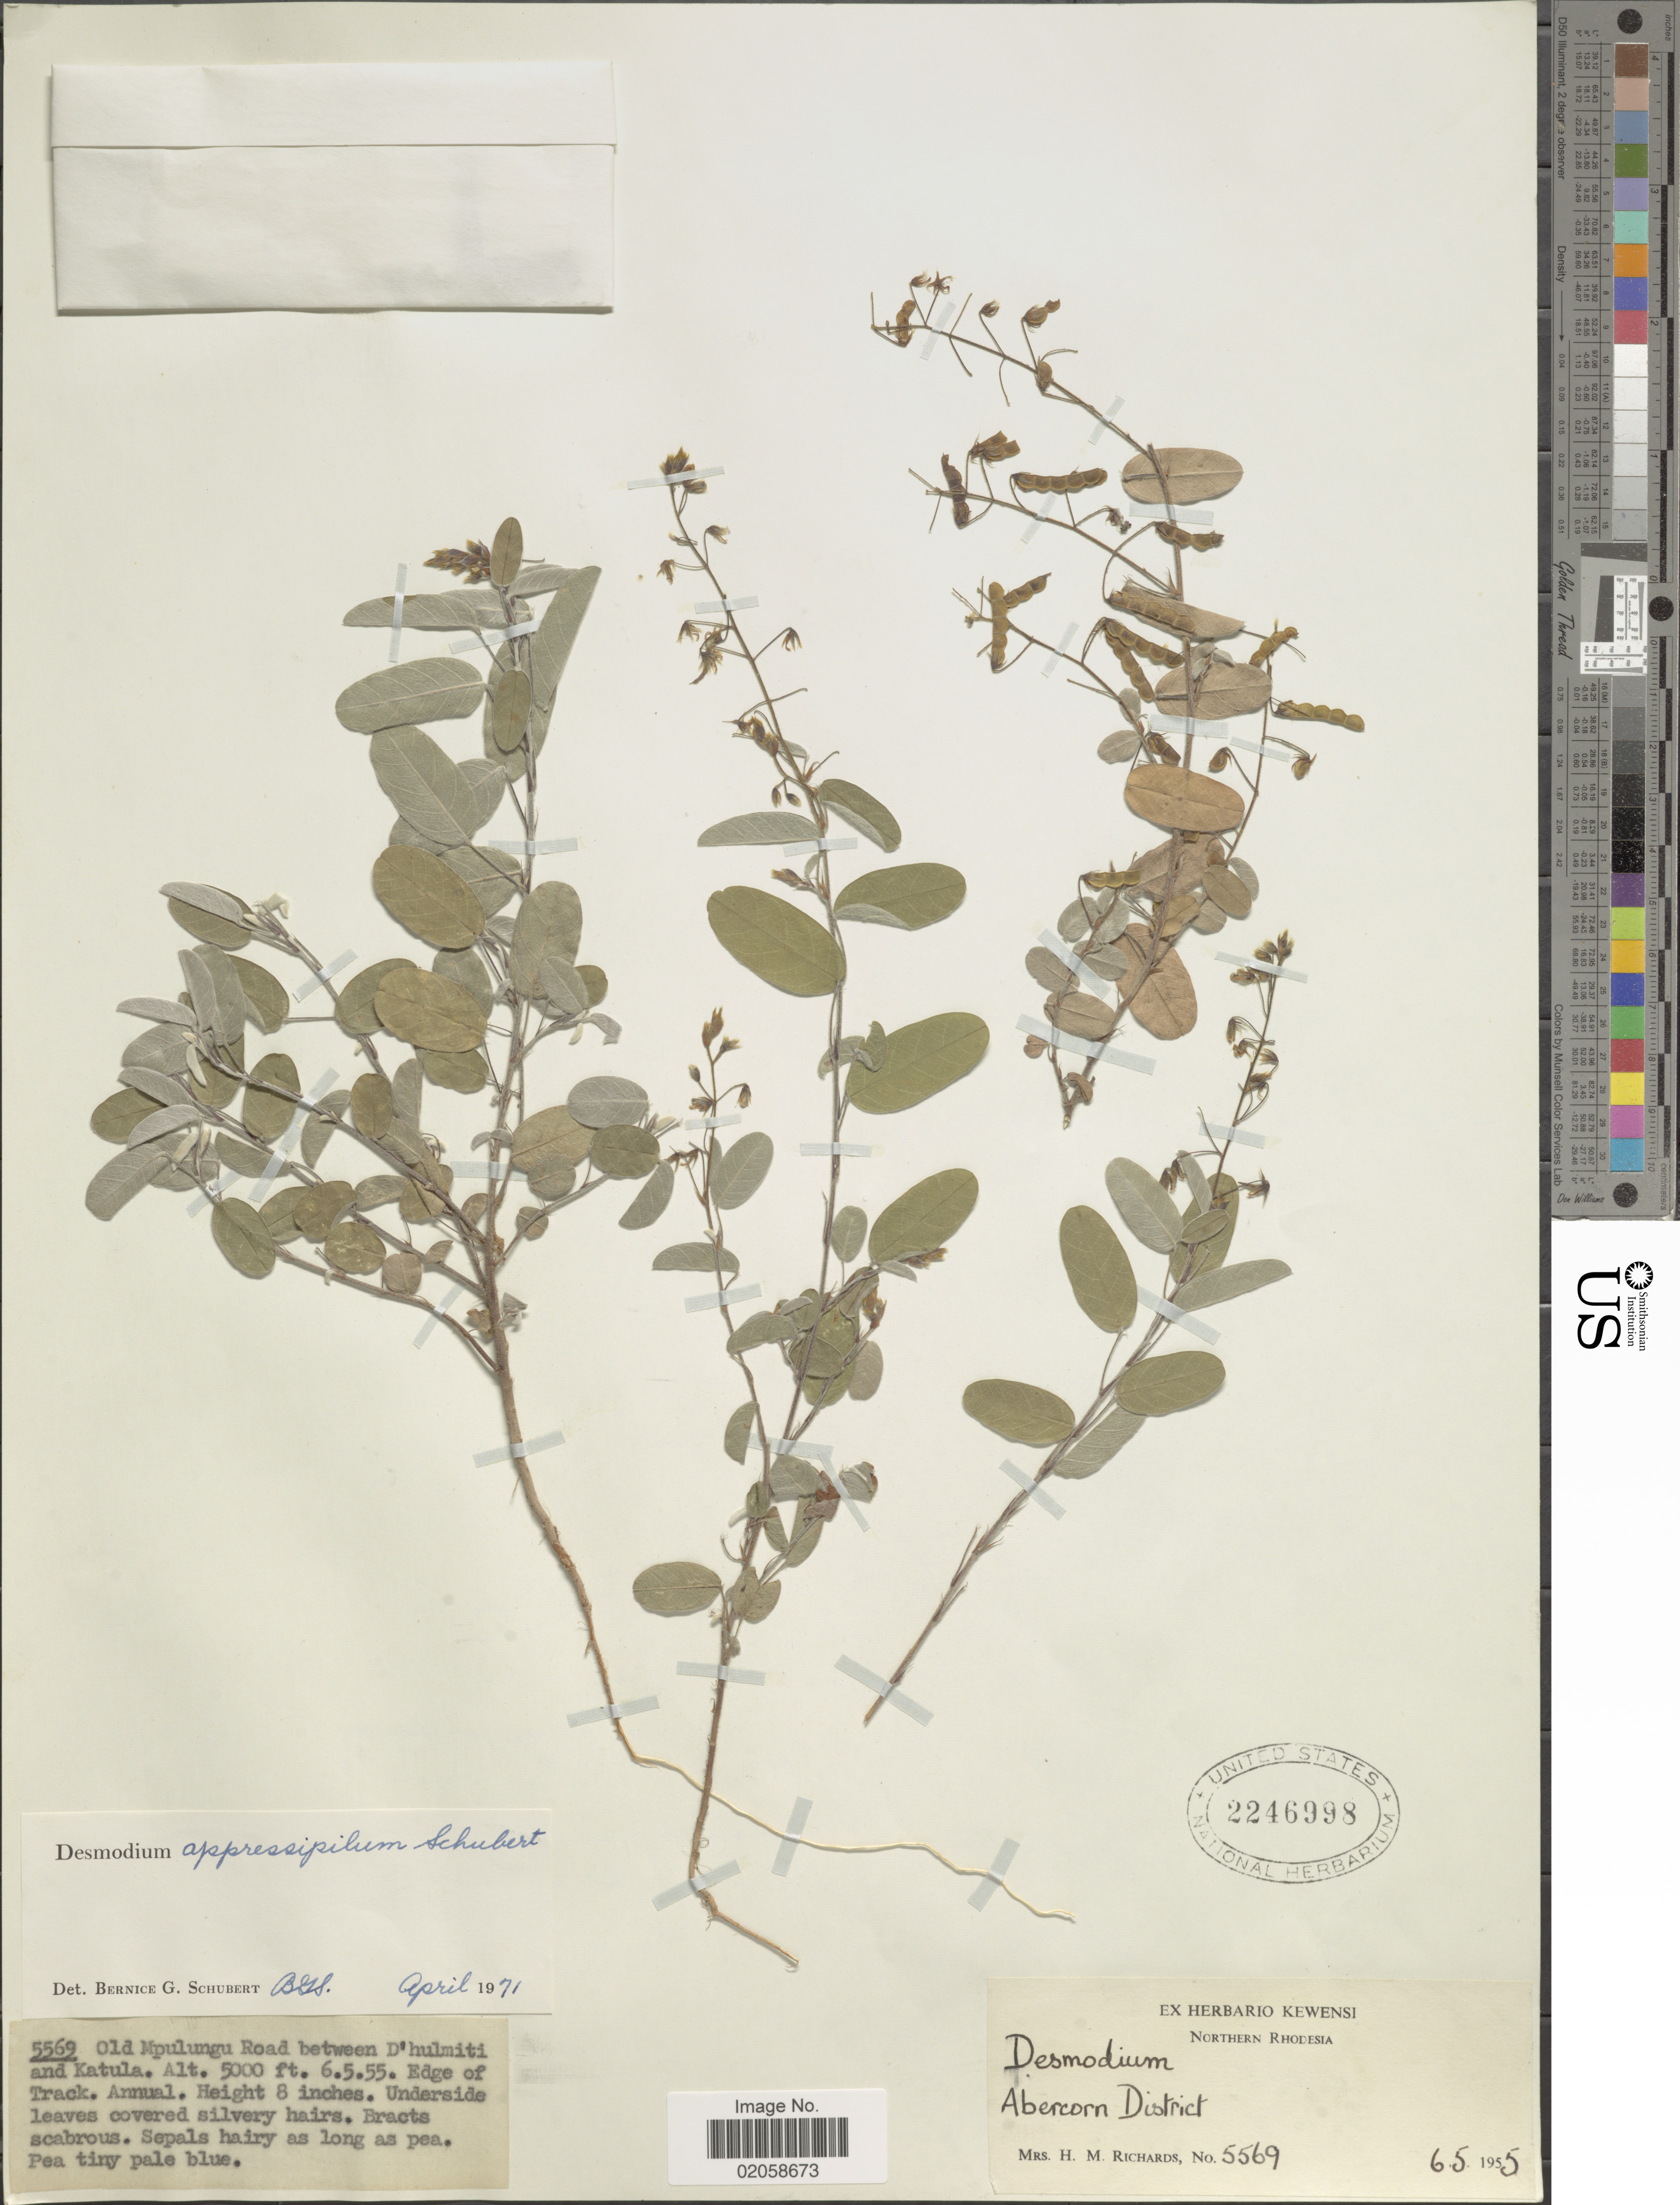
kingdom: Plantae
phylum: Tracheophyta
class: Magnoliopsida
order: Fabales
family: Fabaceae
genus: Grona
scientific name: Grona appressipila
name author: (B.G. Schub.) H. Ohashi & K. Ohashi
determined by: Strong, Mark T., (BOT), Smithsonian Institution - National Museum of Natural History (UNITED STATES)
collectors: H. Richards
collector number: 5569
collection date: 1955-05-06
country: Zimbabwe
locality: Northern Rhodesia. Old Mpulungu Road between D'hulmiti and Katula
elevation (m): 1524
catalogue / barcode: US 2246998